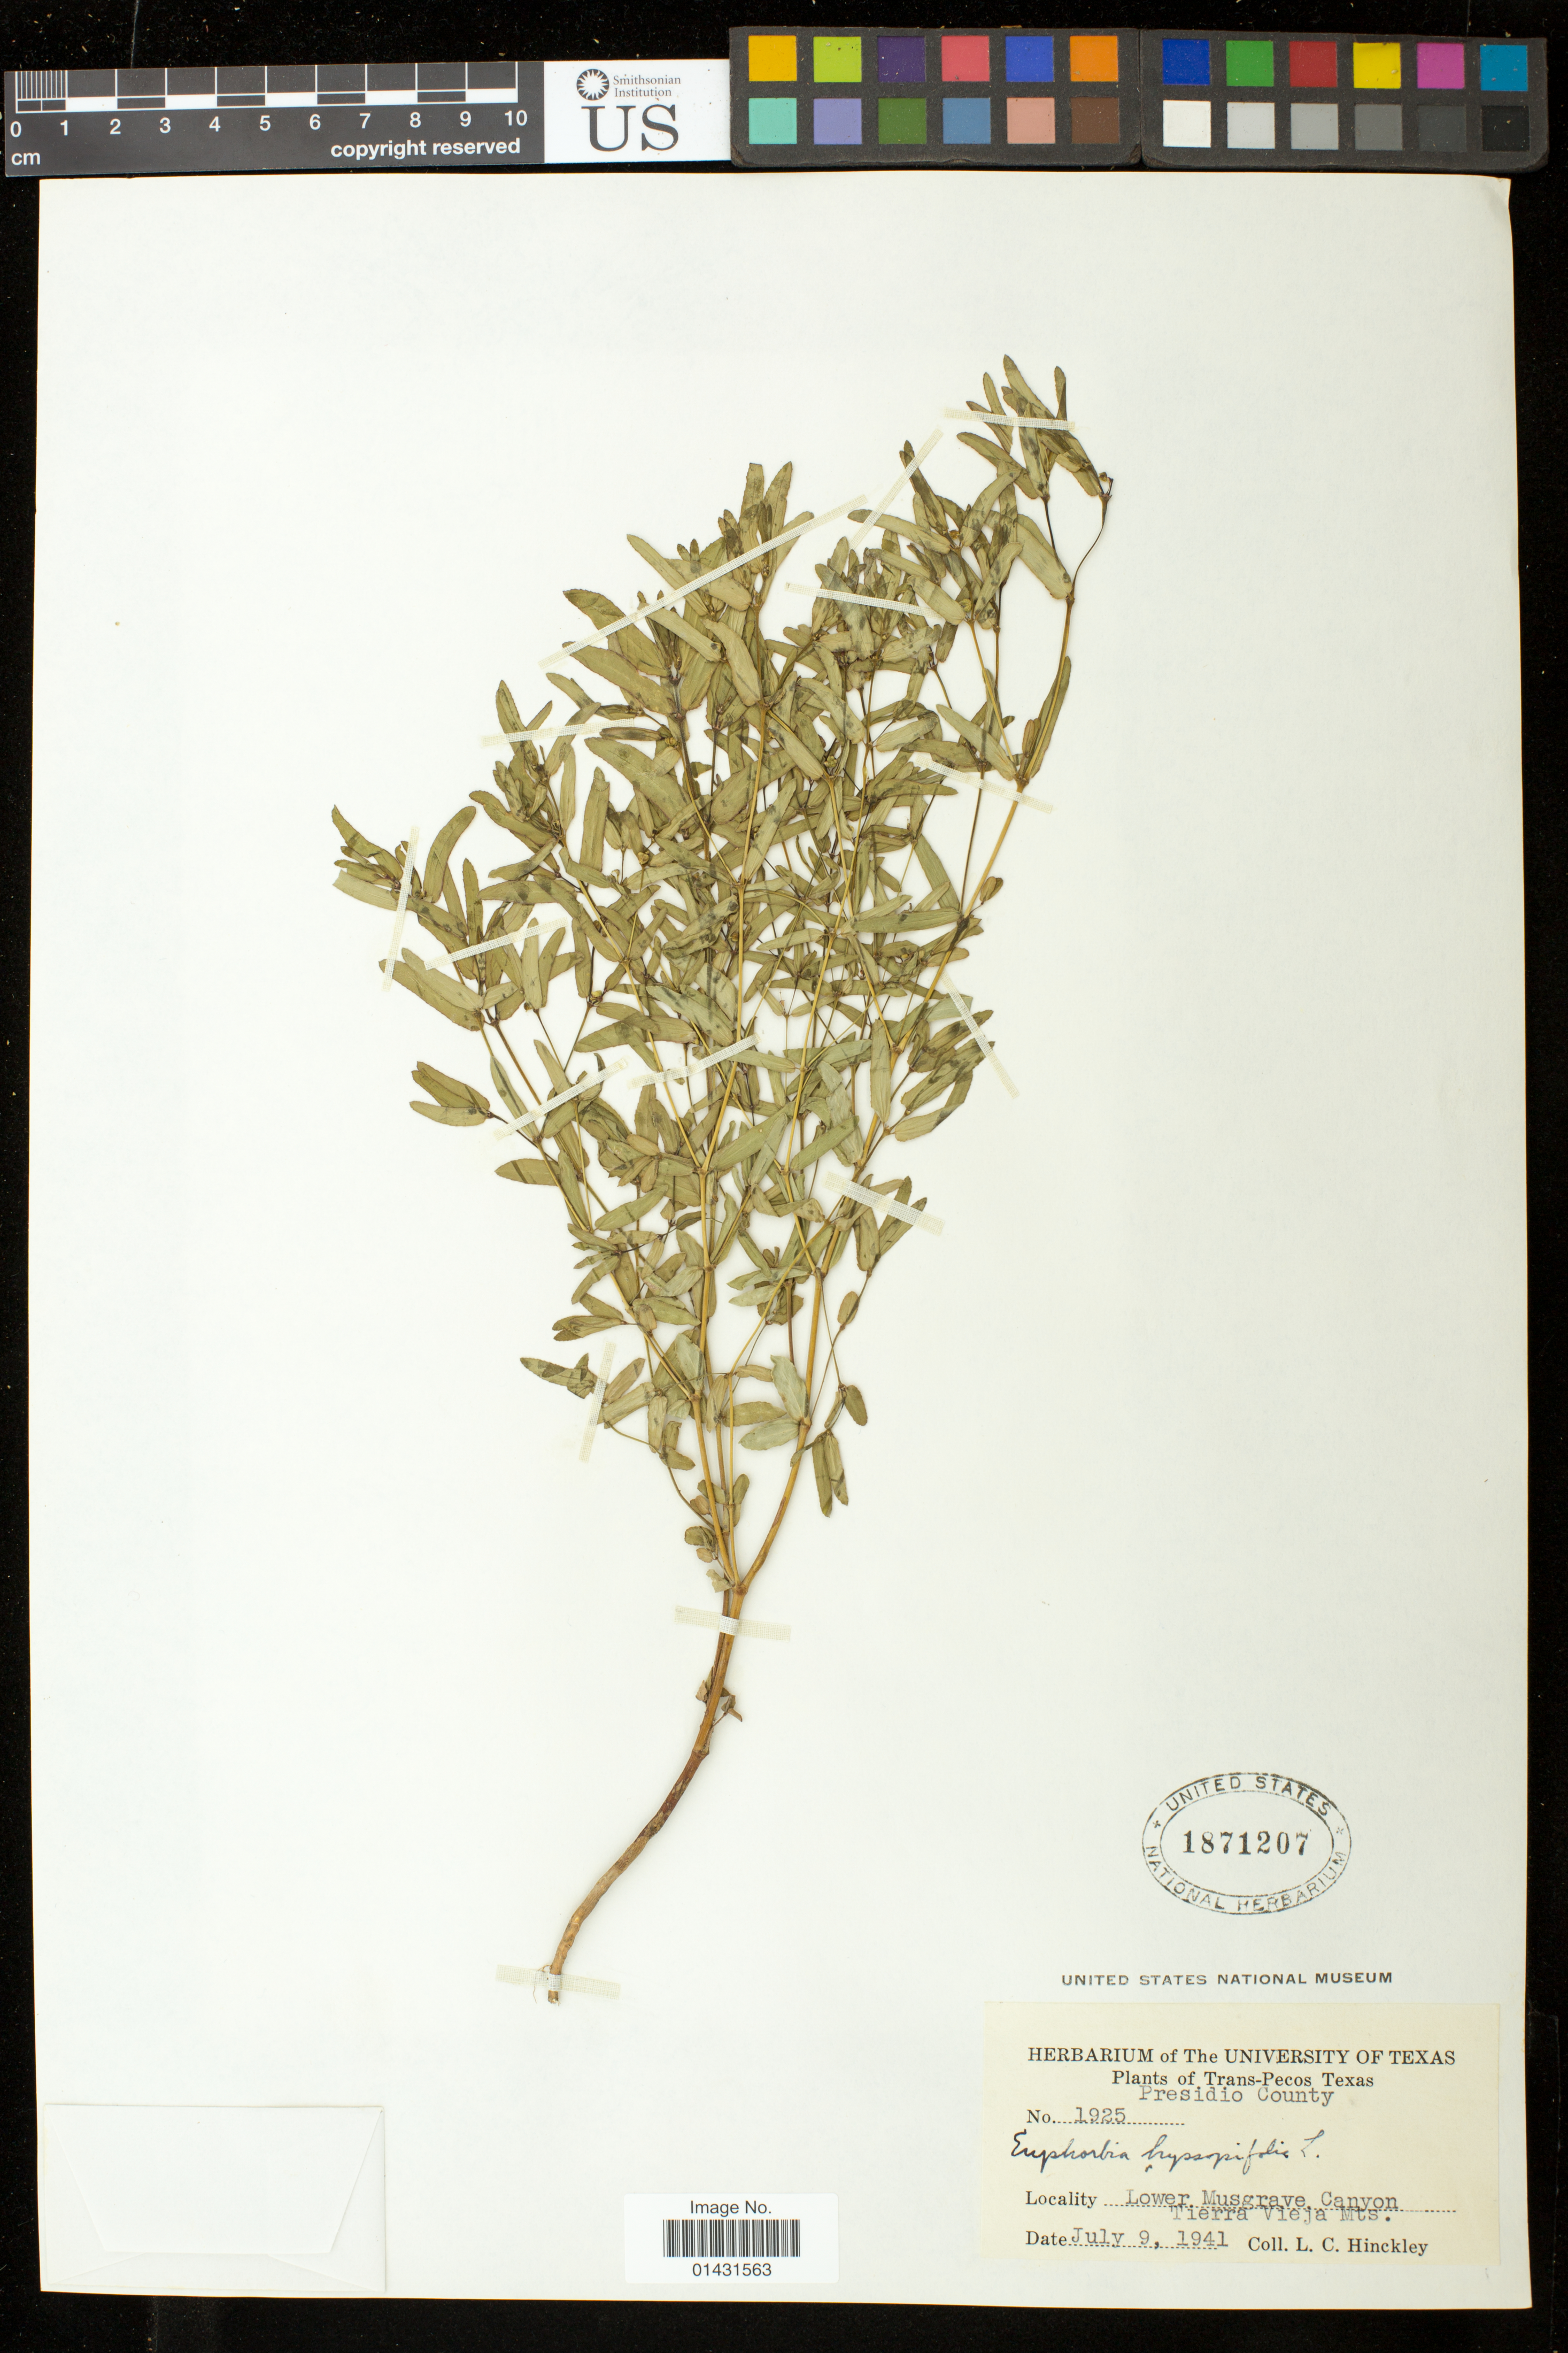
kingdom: Plantae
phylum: Tracheophyta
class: Magnoliopsida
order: Malpighiales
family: Euphorbiaceae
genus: Euphorbia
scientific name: Euphorbia hyssopifolia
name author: L.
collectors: L. Hinckley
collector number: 1925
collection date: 1941-07-09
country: United States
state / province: Texas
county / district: Presidio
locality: Lower Musgrave Canyon; Tierra Vieja Mts.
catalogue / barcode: US 1871207